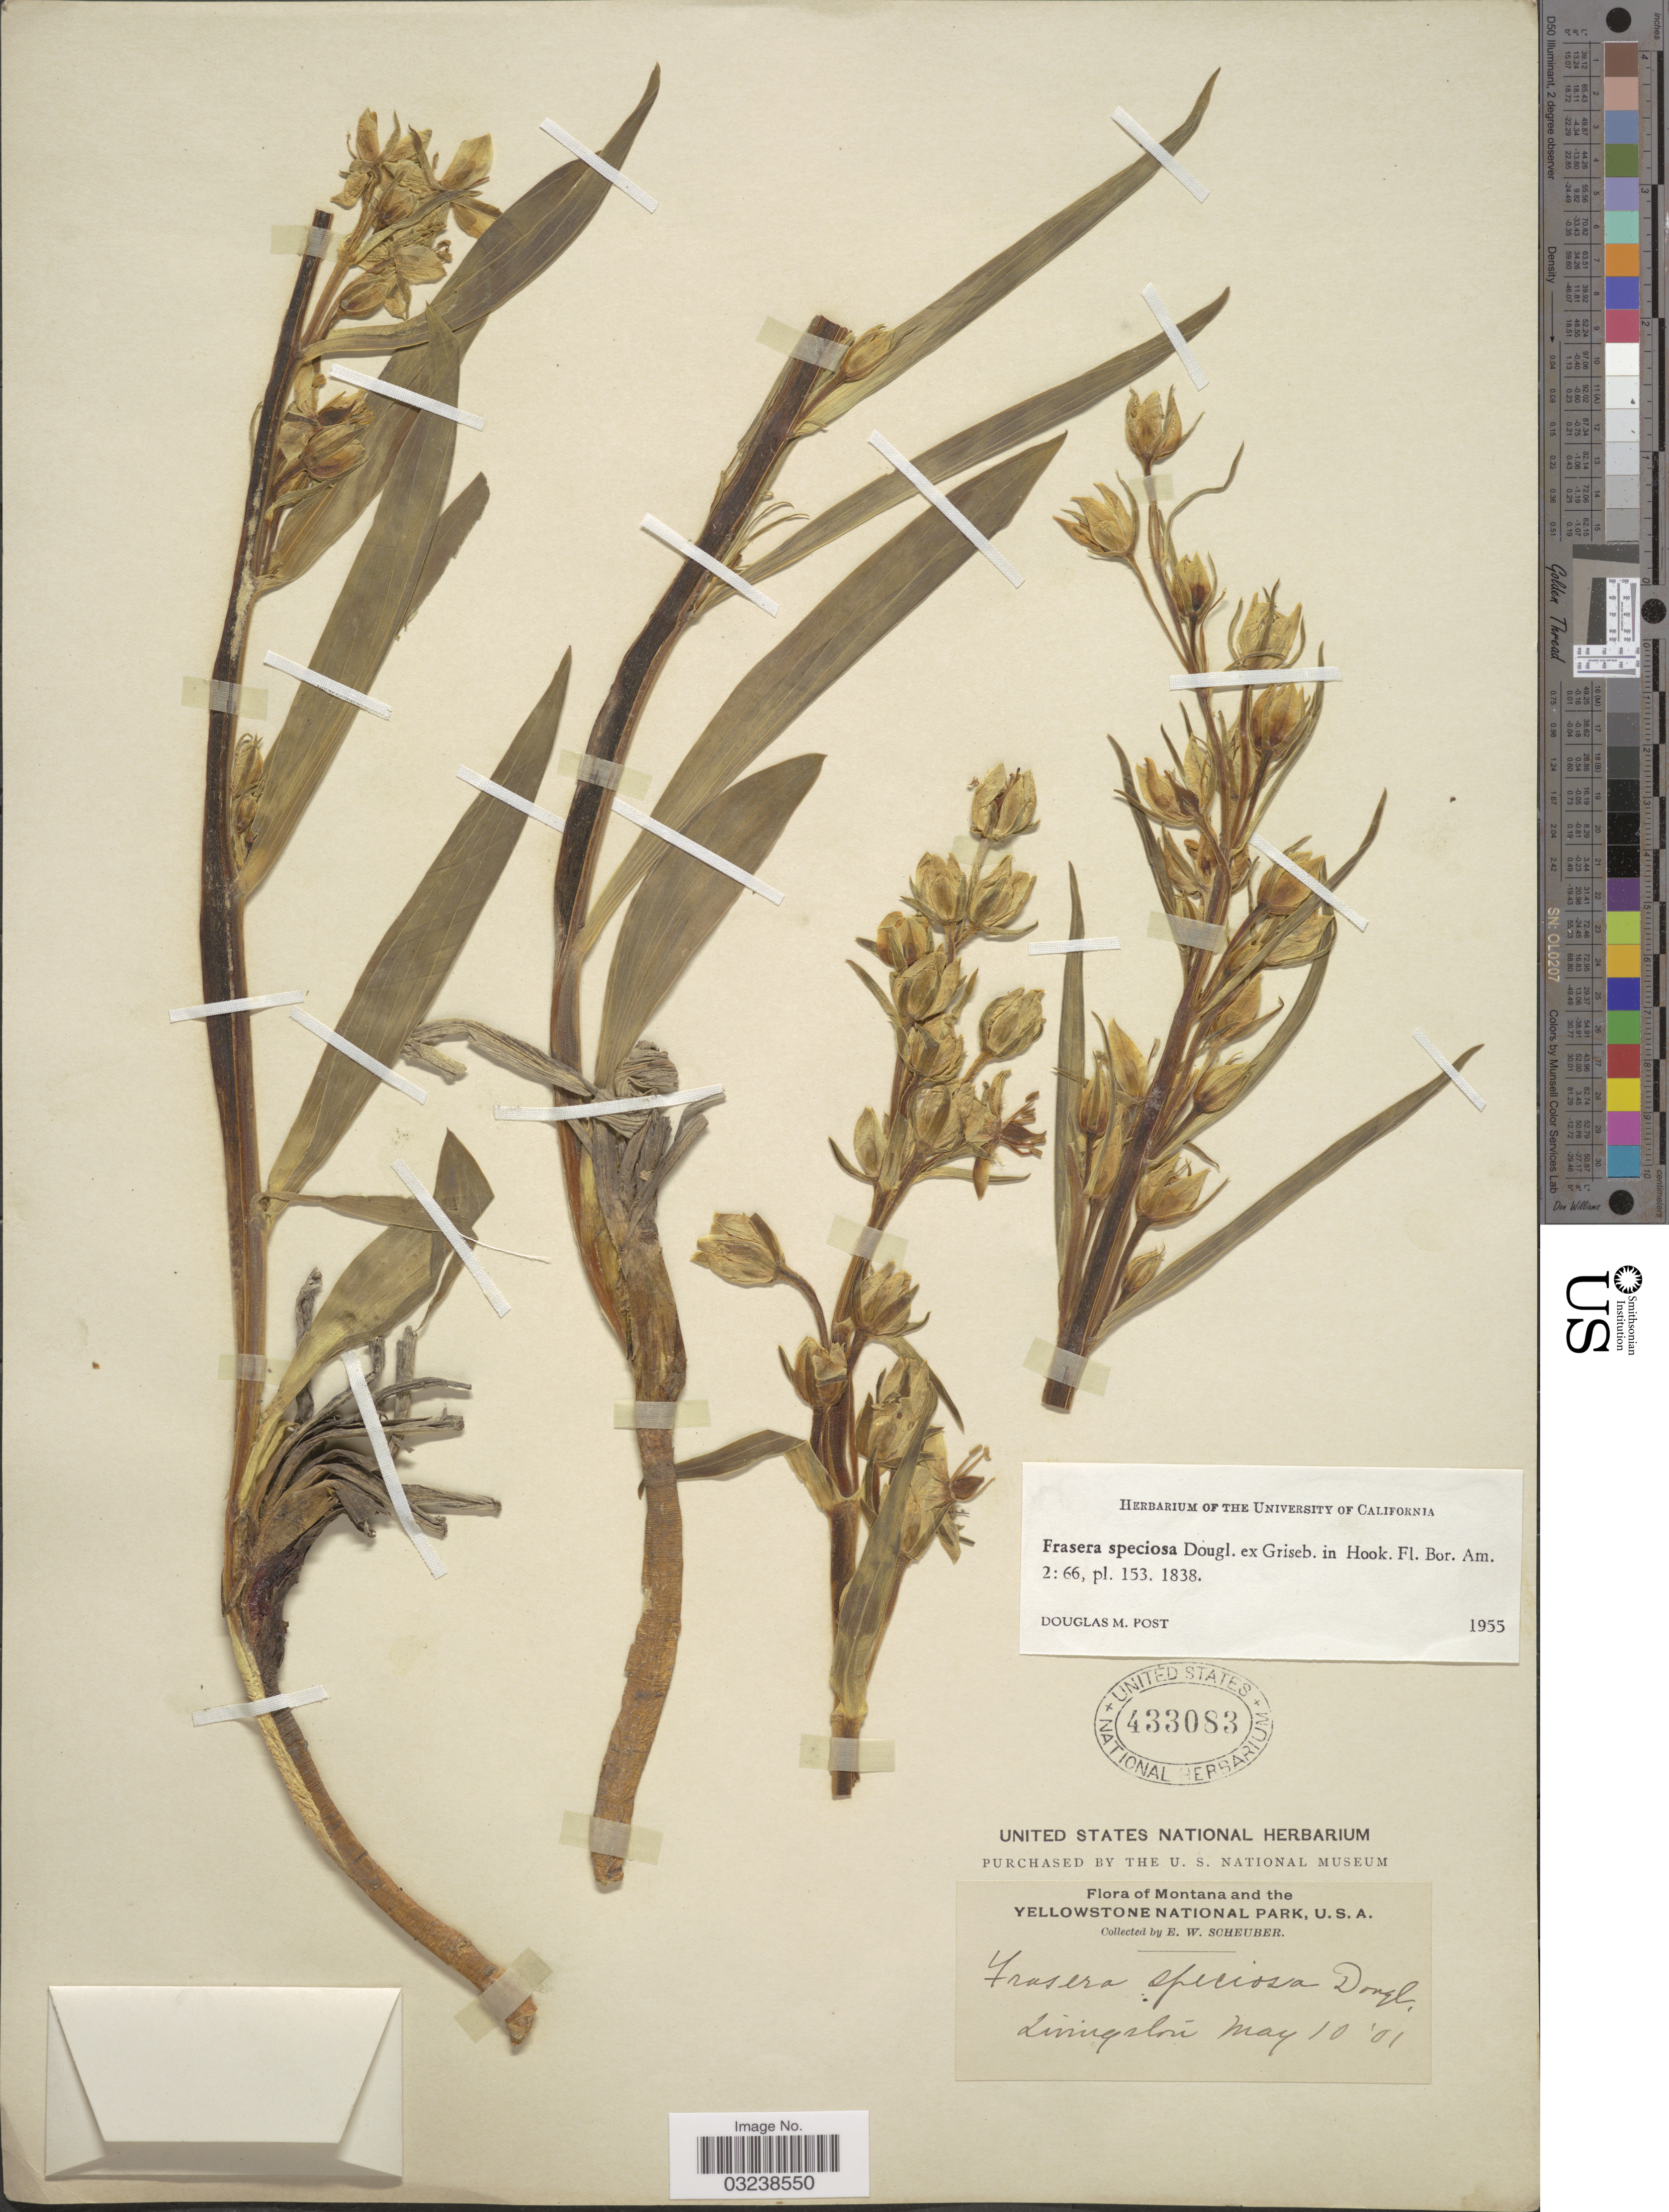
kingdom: Plantae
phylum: Tracheophyta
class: Magnoliopsida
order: Gentianales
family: Gentianaceae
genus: Swertia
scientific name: Swertia radiata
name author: (Kellogg) Kuntze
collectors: E. Scheuber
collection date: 1901-05-10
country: United States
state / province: Montana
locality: Yellowstone National Park, Livingston.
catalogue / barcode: US 433083